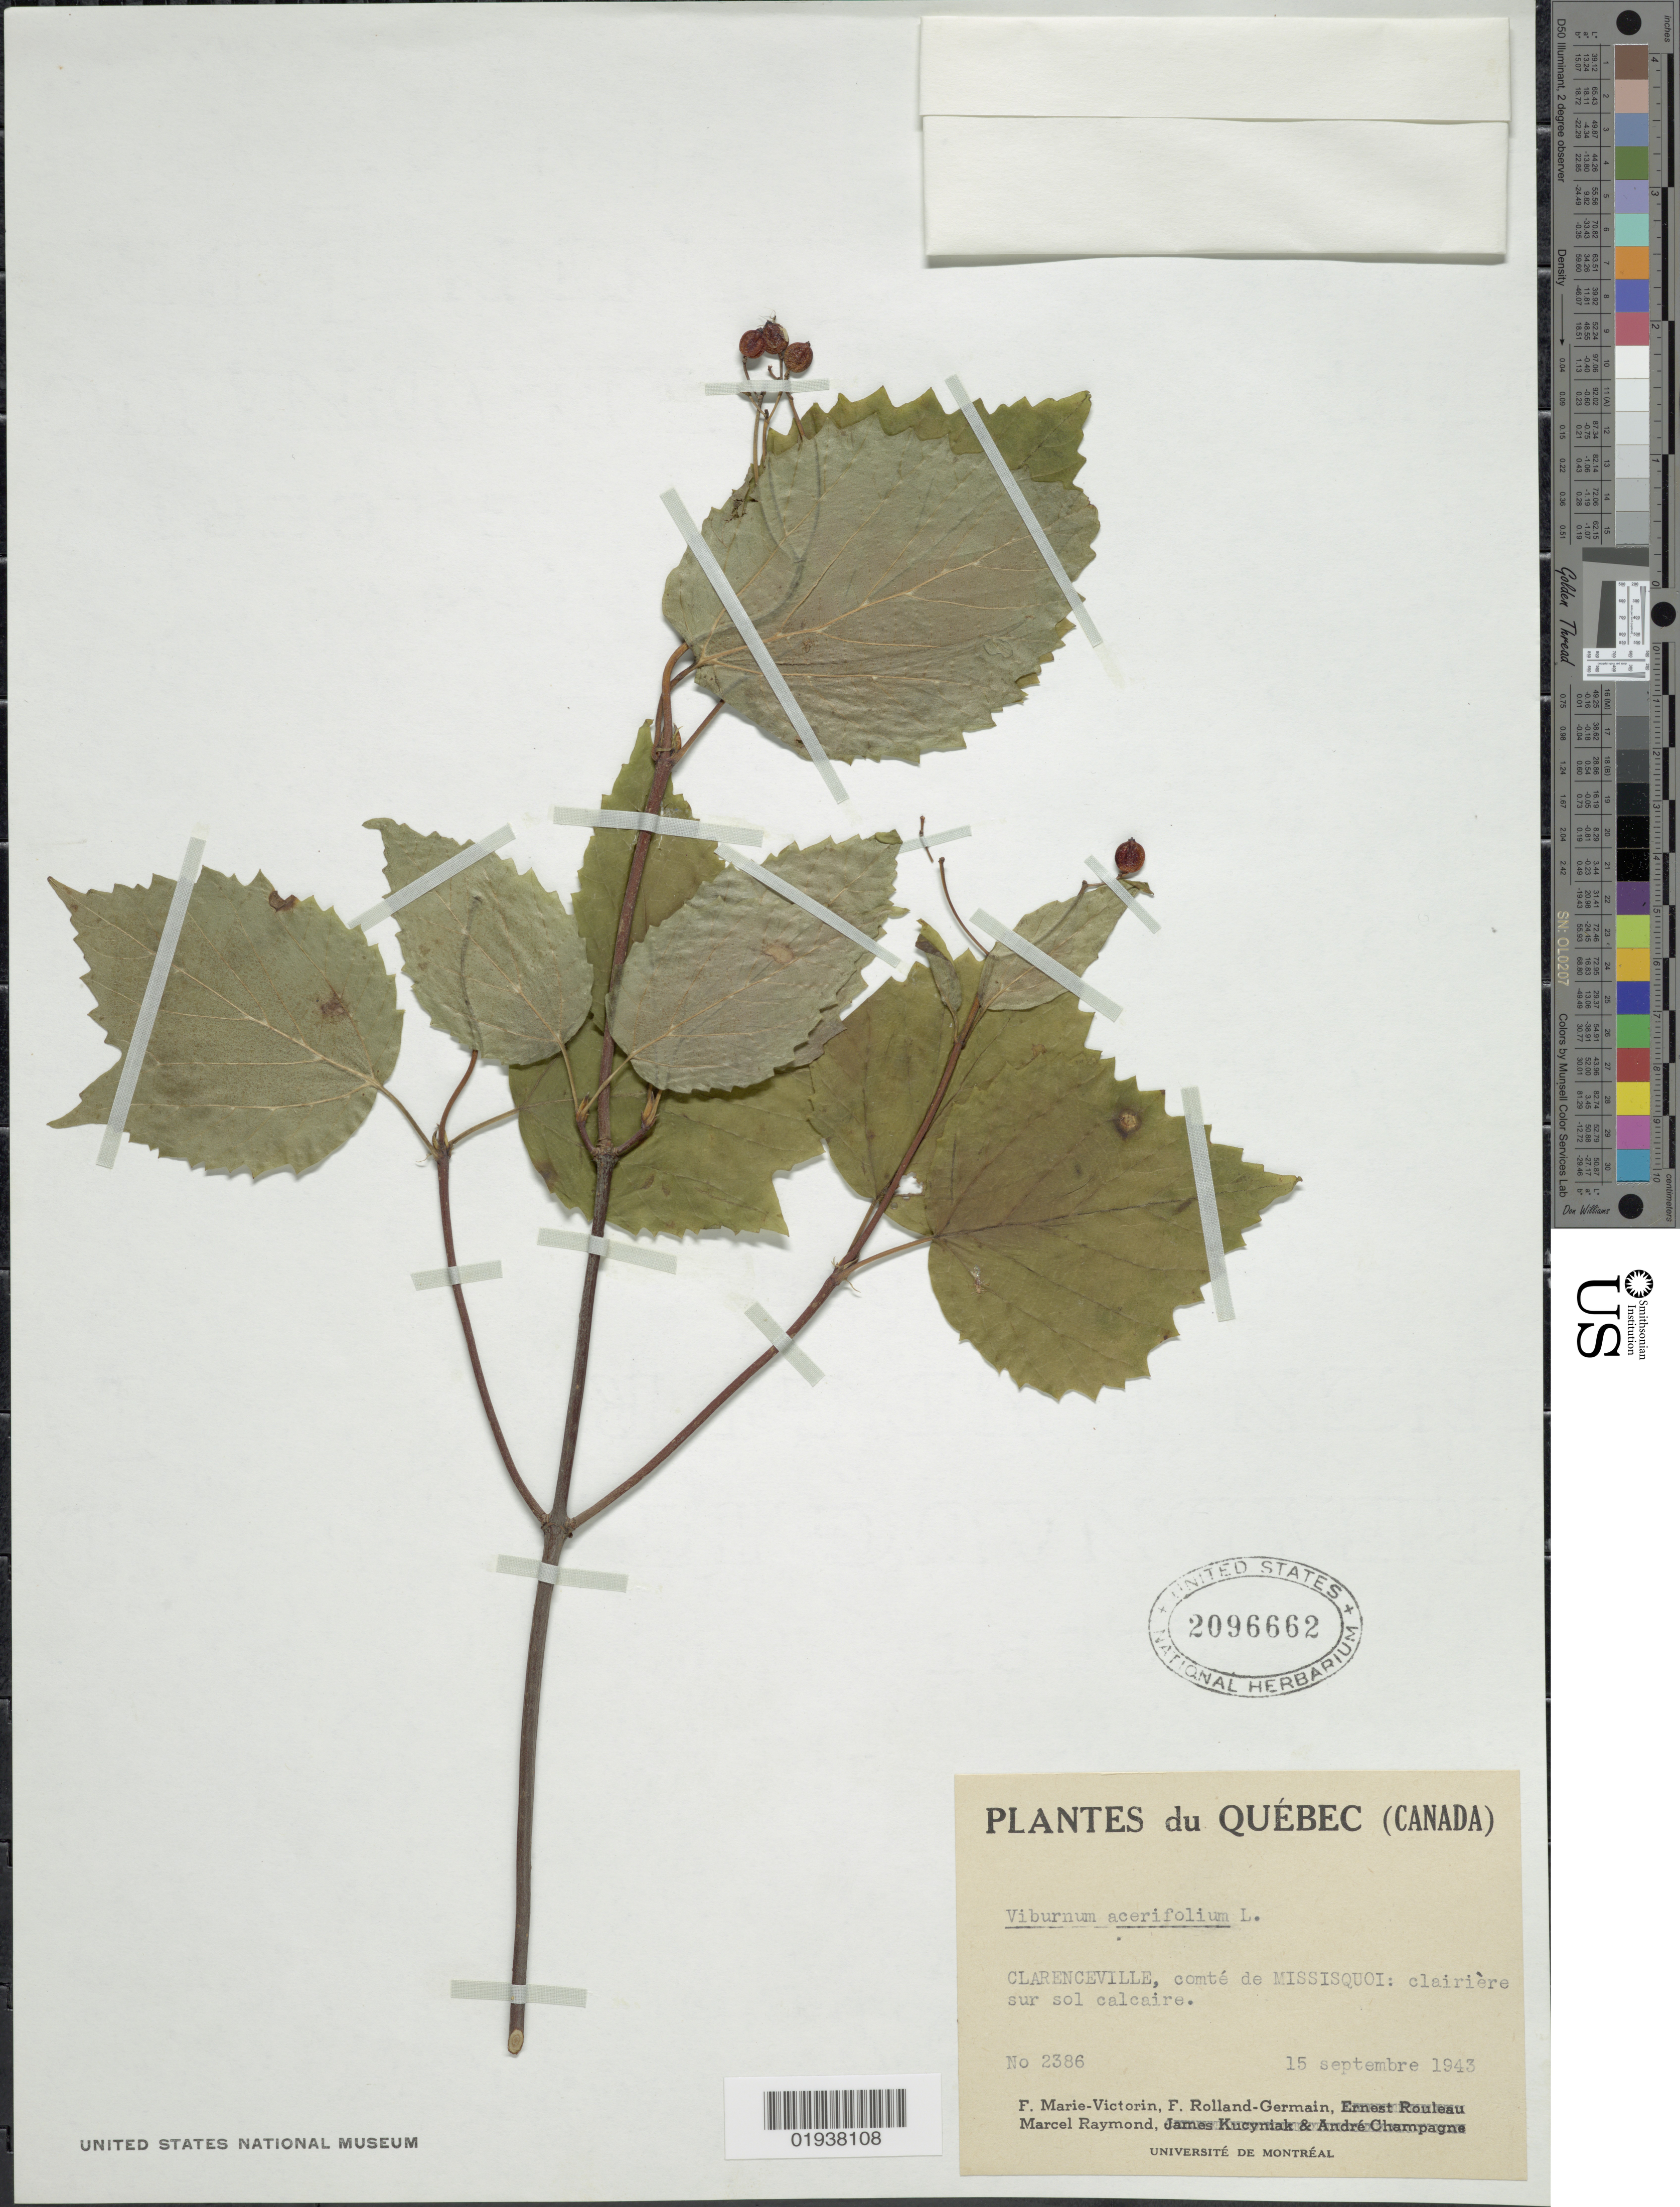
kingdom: Plantae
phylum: Tracheophyta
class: Magnoliopsida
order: Dipsacales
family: Viburnaceae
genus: Viburnum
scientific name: Viburnum acerifolium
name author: L.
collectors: F. Marie-Victorin, Rolland-Germain & M. Raymond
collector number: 2386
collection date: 1943-09-15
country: Canada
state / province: Quebec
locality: Clarenceville, comté de Missisquoi.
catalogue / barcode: US 2096662